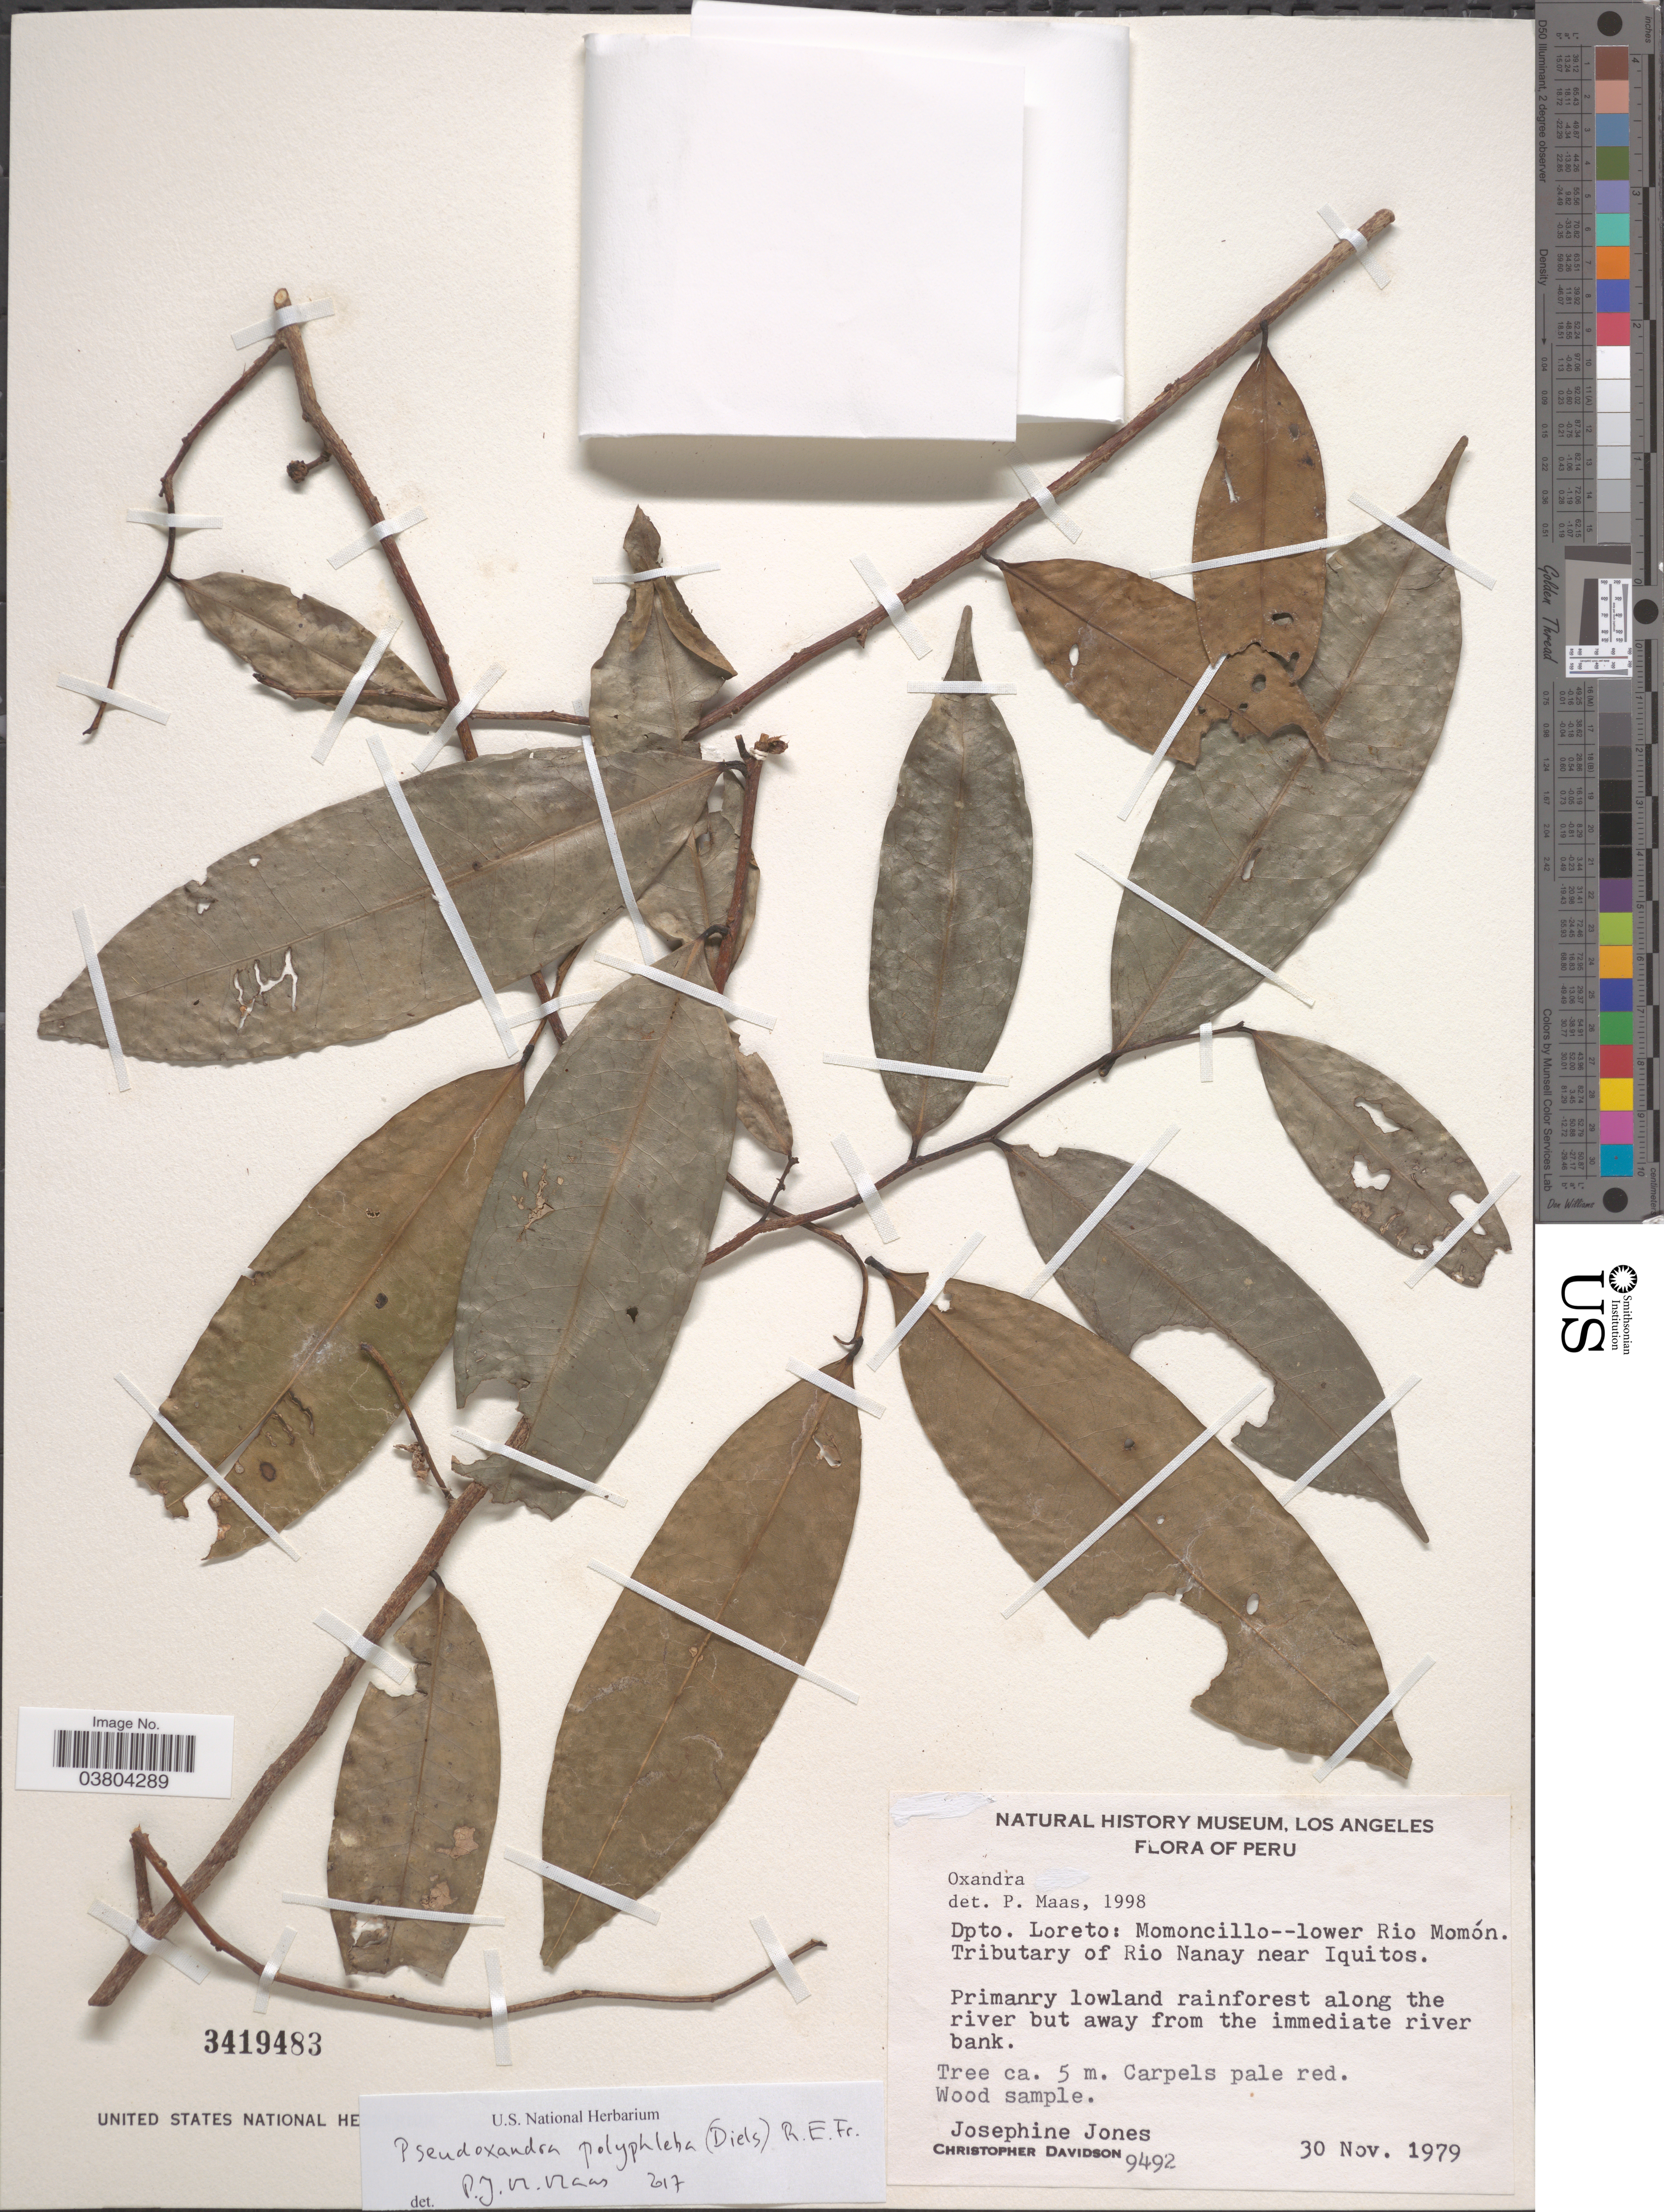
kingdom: Plantae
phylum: Tracheophyta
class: Magnoliopsida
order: Magnoliales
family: Annonaceae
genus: Pseudoxandra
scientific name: Pseudoxandra polyphleba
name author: (Diels) R.E. Fr.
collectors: J. Jones & C. Davidson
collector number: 9492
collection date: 1979-11-30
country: Peru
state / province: Loreto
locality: Dpto. Loreto: Momoncillo--lower Rio Momón. Tributary of Rio Nanay near Iquitos.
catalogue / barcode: US 3419483